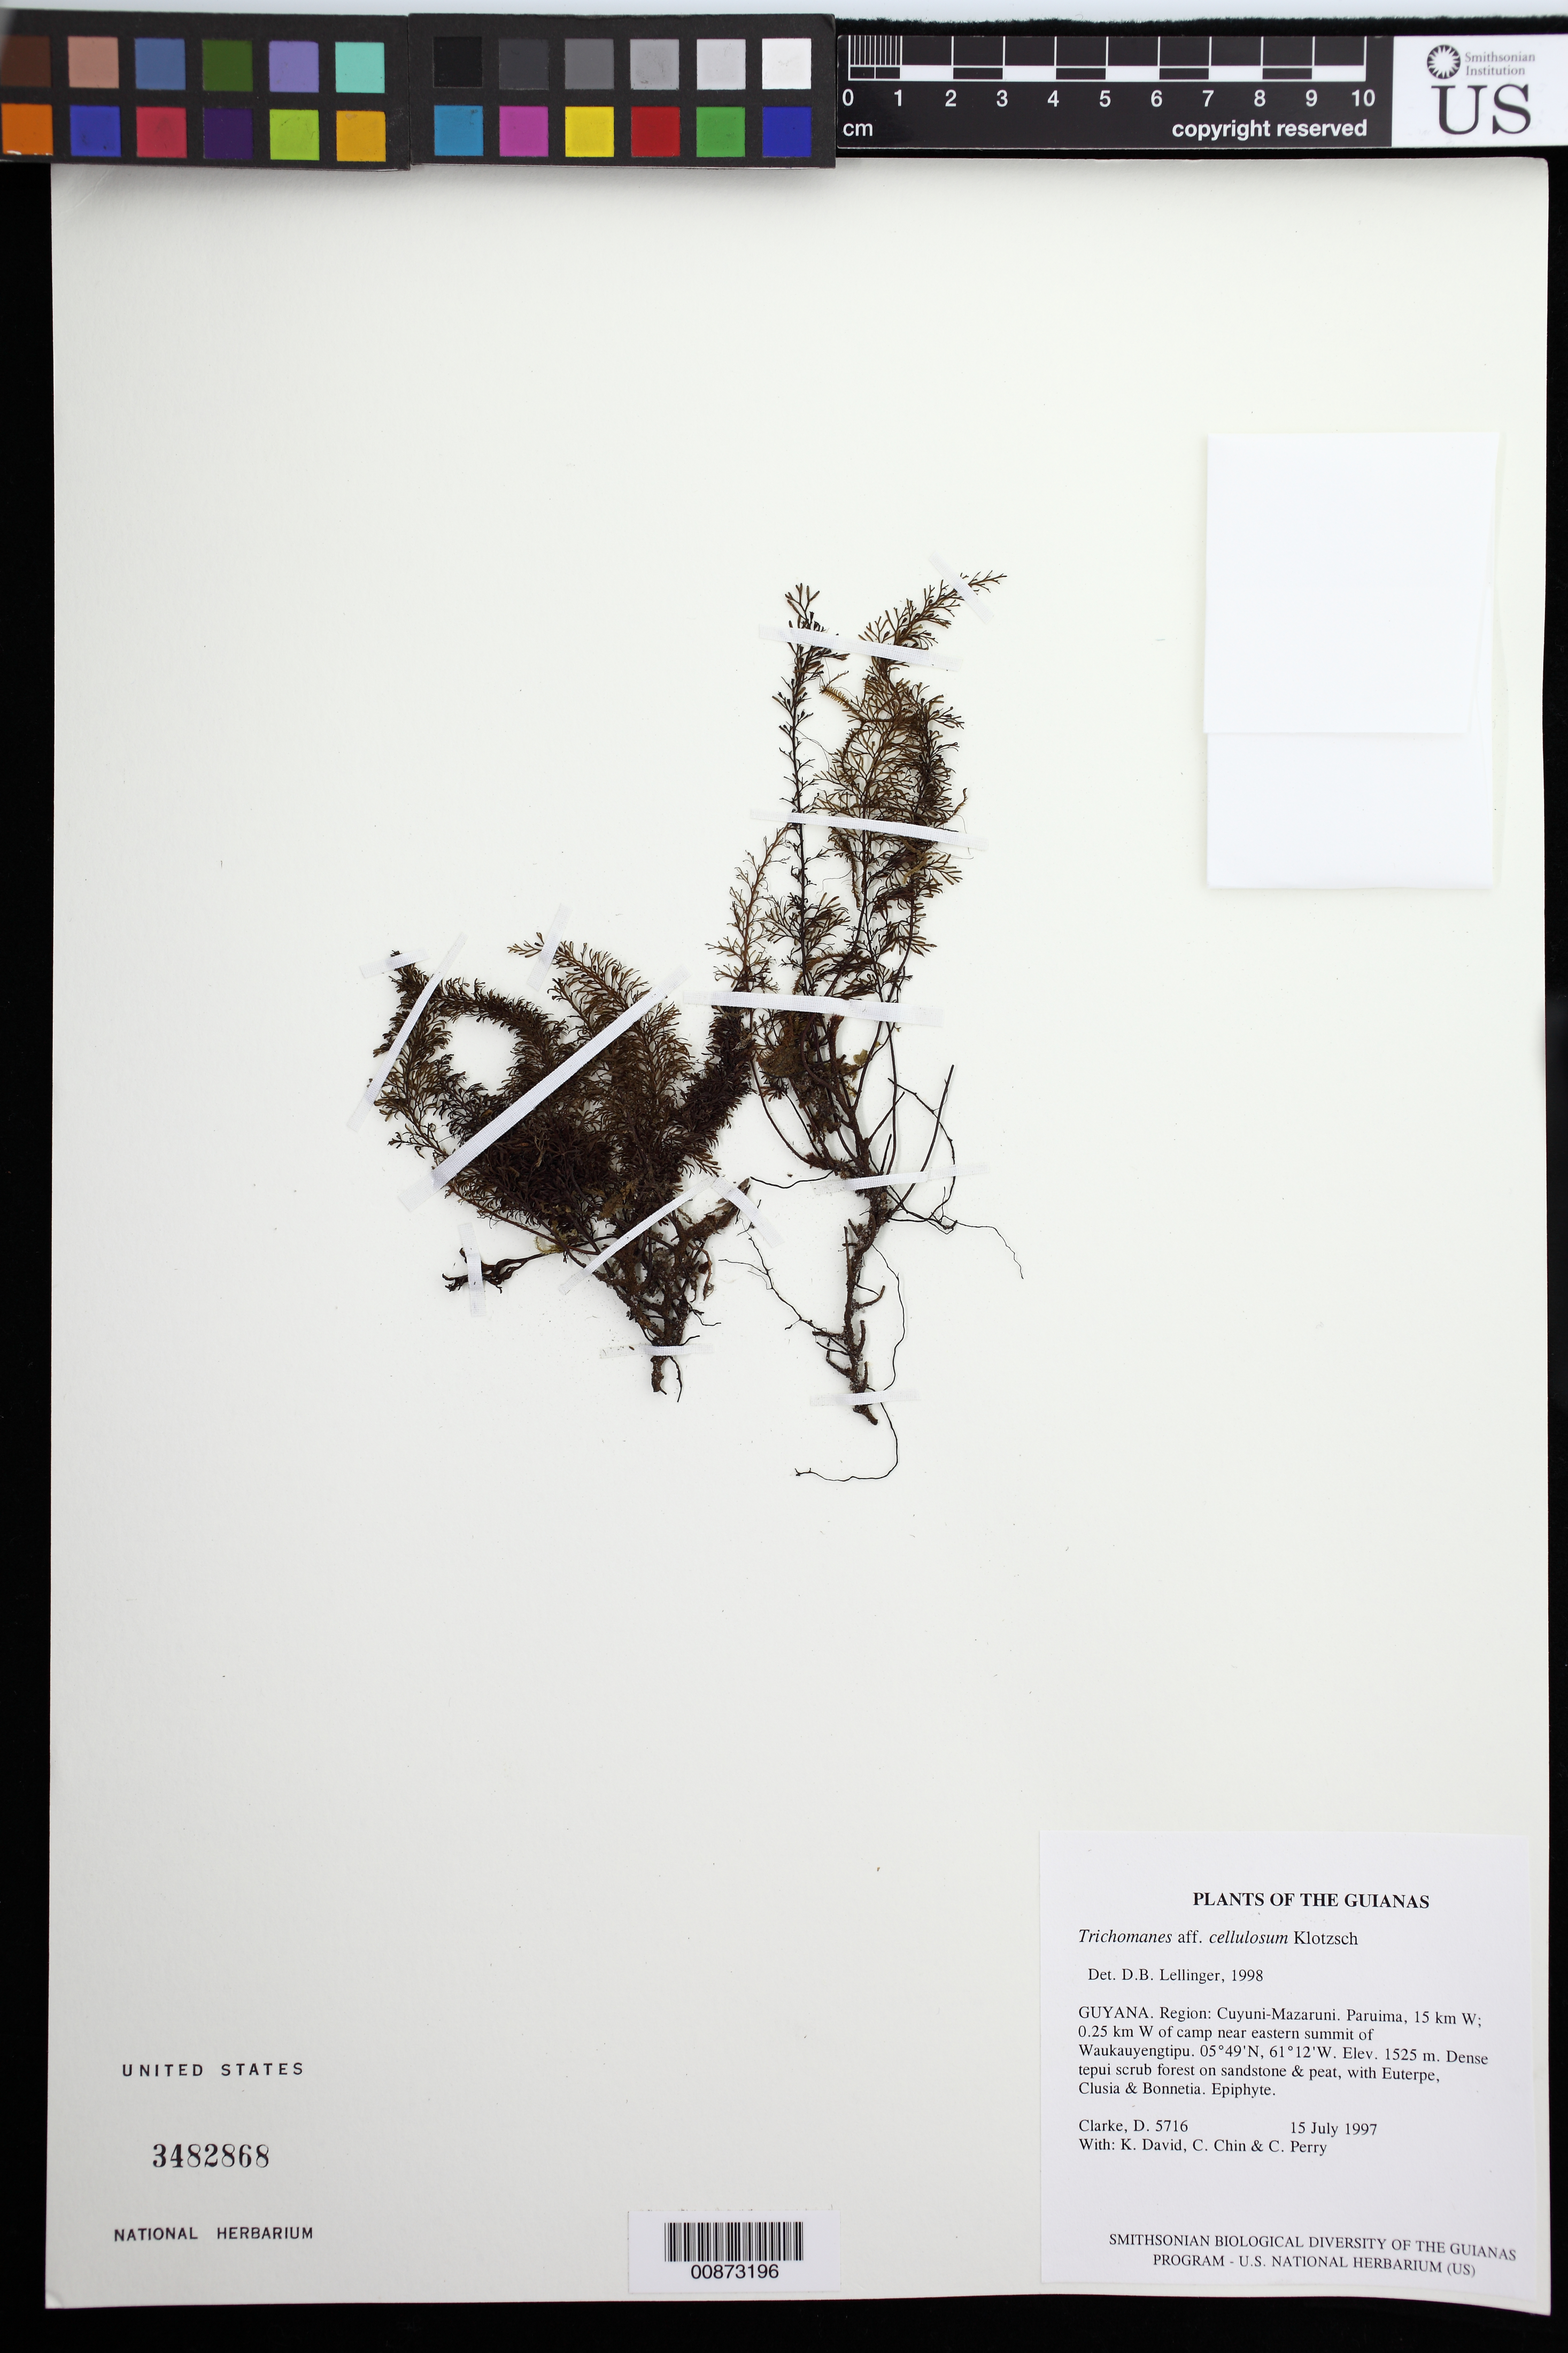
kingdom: Plantae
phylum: Tracheophyta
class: Polypodiopsida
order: Hymenophyllales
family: Hymenophyllaceae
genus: Abrodictyum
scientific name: Abrodictyum cellulosum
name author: (Klotzsch) Ebihara & Dubuisson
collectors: H. D. Clarke, K. David, C. Chin & C. Perry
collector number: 5716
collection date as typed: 15 July 1997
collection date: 1997-07-15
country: Guyana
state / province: Cuyuni-Mazaruni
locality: Paruima, 15 km W; 0.25 km W of camp near eastern summit of Waukauyengtipu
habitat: Dense tepui scrub forest on sandstone & peat, with Euterpe, Clusia & Bonnetia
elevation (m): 1525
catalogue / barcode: US 3482868